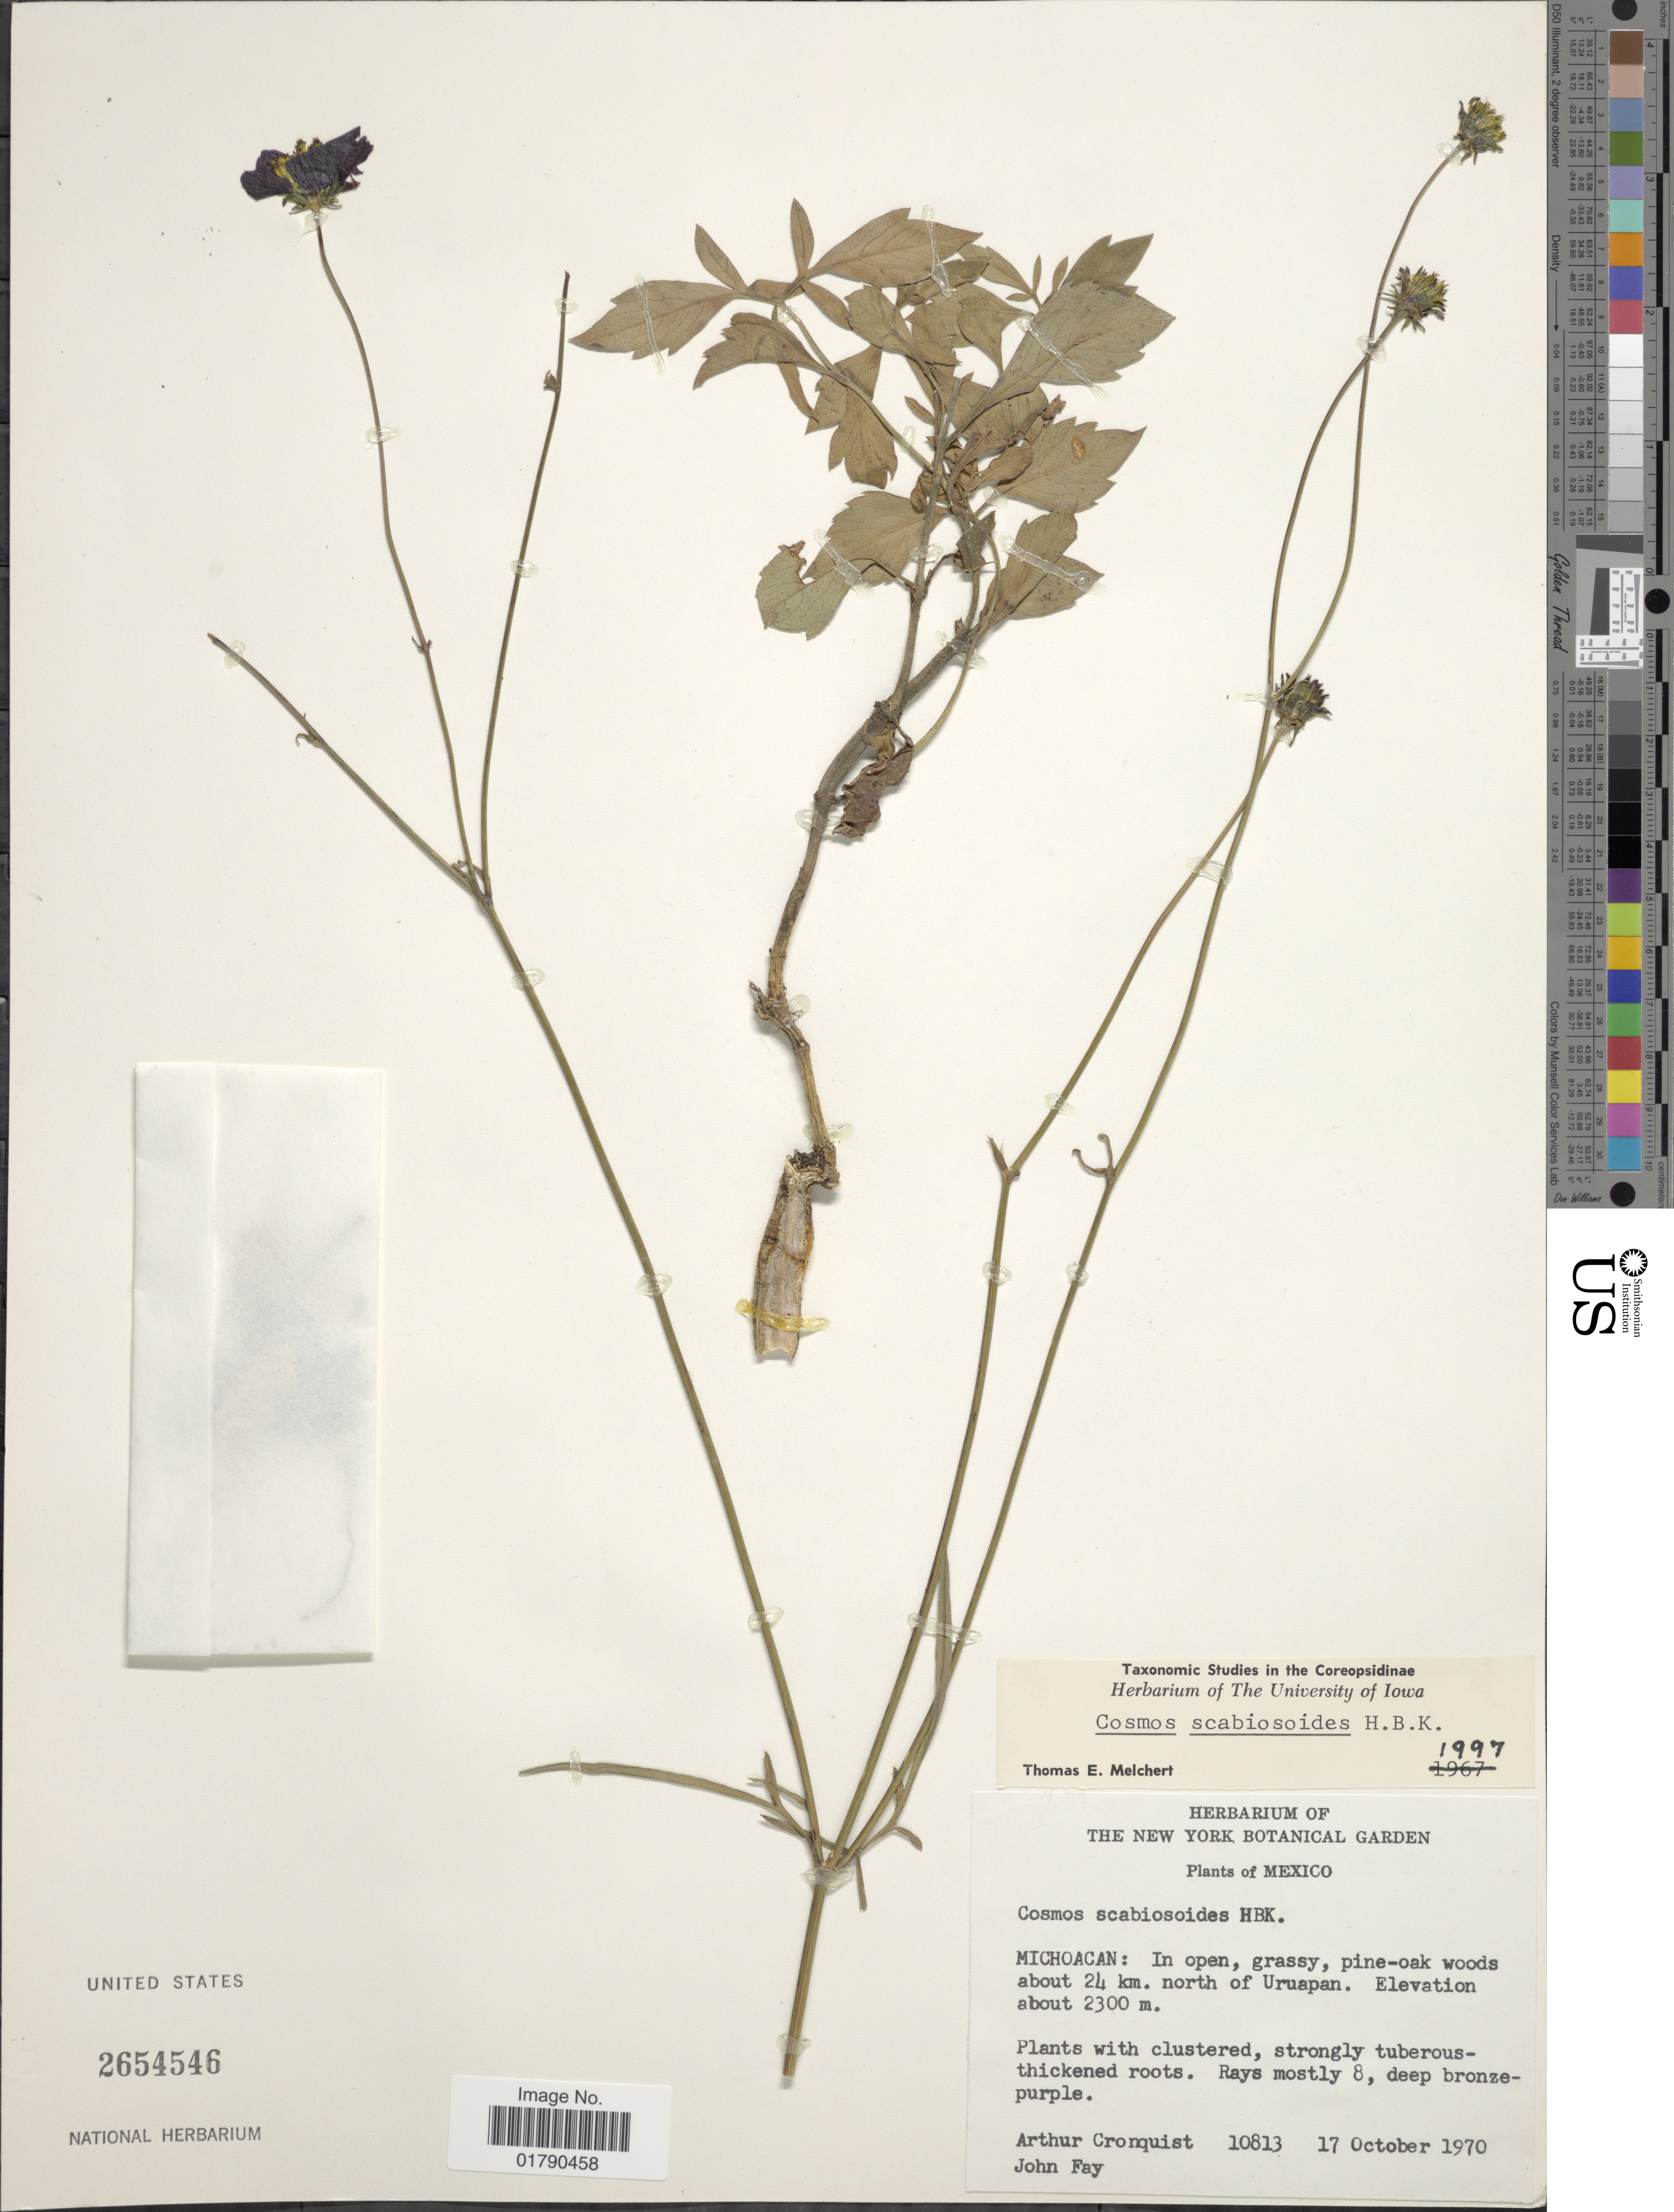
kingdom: Plantae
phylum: Tracheophyta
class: Magnoliopsida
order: Asterales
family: Asteraceae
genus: Cosmos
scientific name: Cosmos scabiosoides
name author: Kunth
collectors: A. J. Cronquist & J. M. Fay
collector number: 10813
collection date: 1970-10-17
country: Mexico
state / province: Michoacán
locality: About 24 km north of Uruapan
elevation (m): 2300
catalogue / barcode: US 2654546